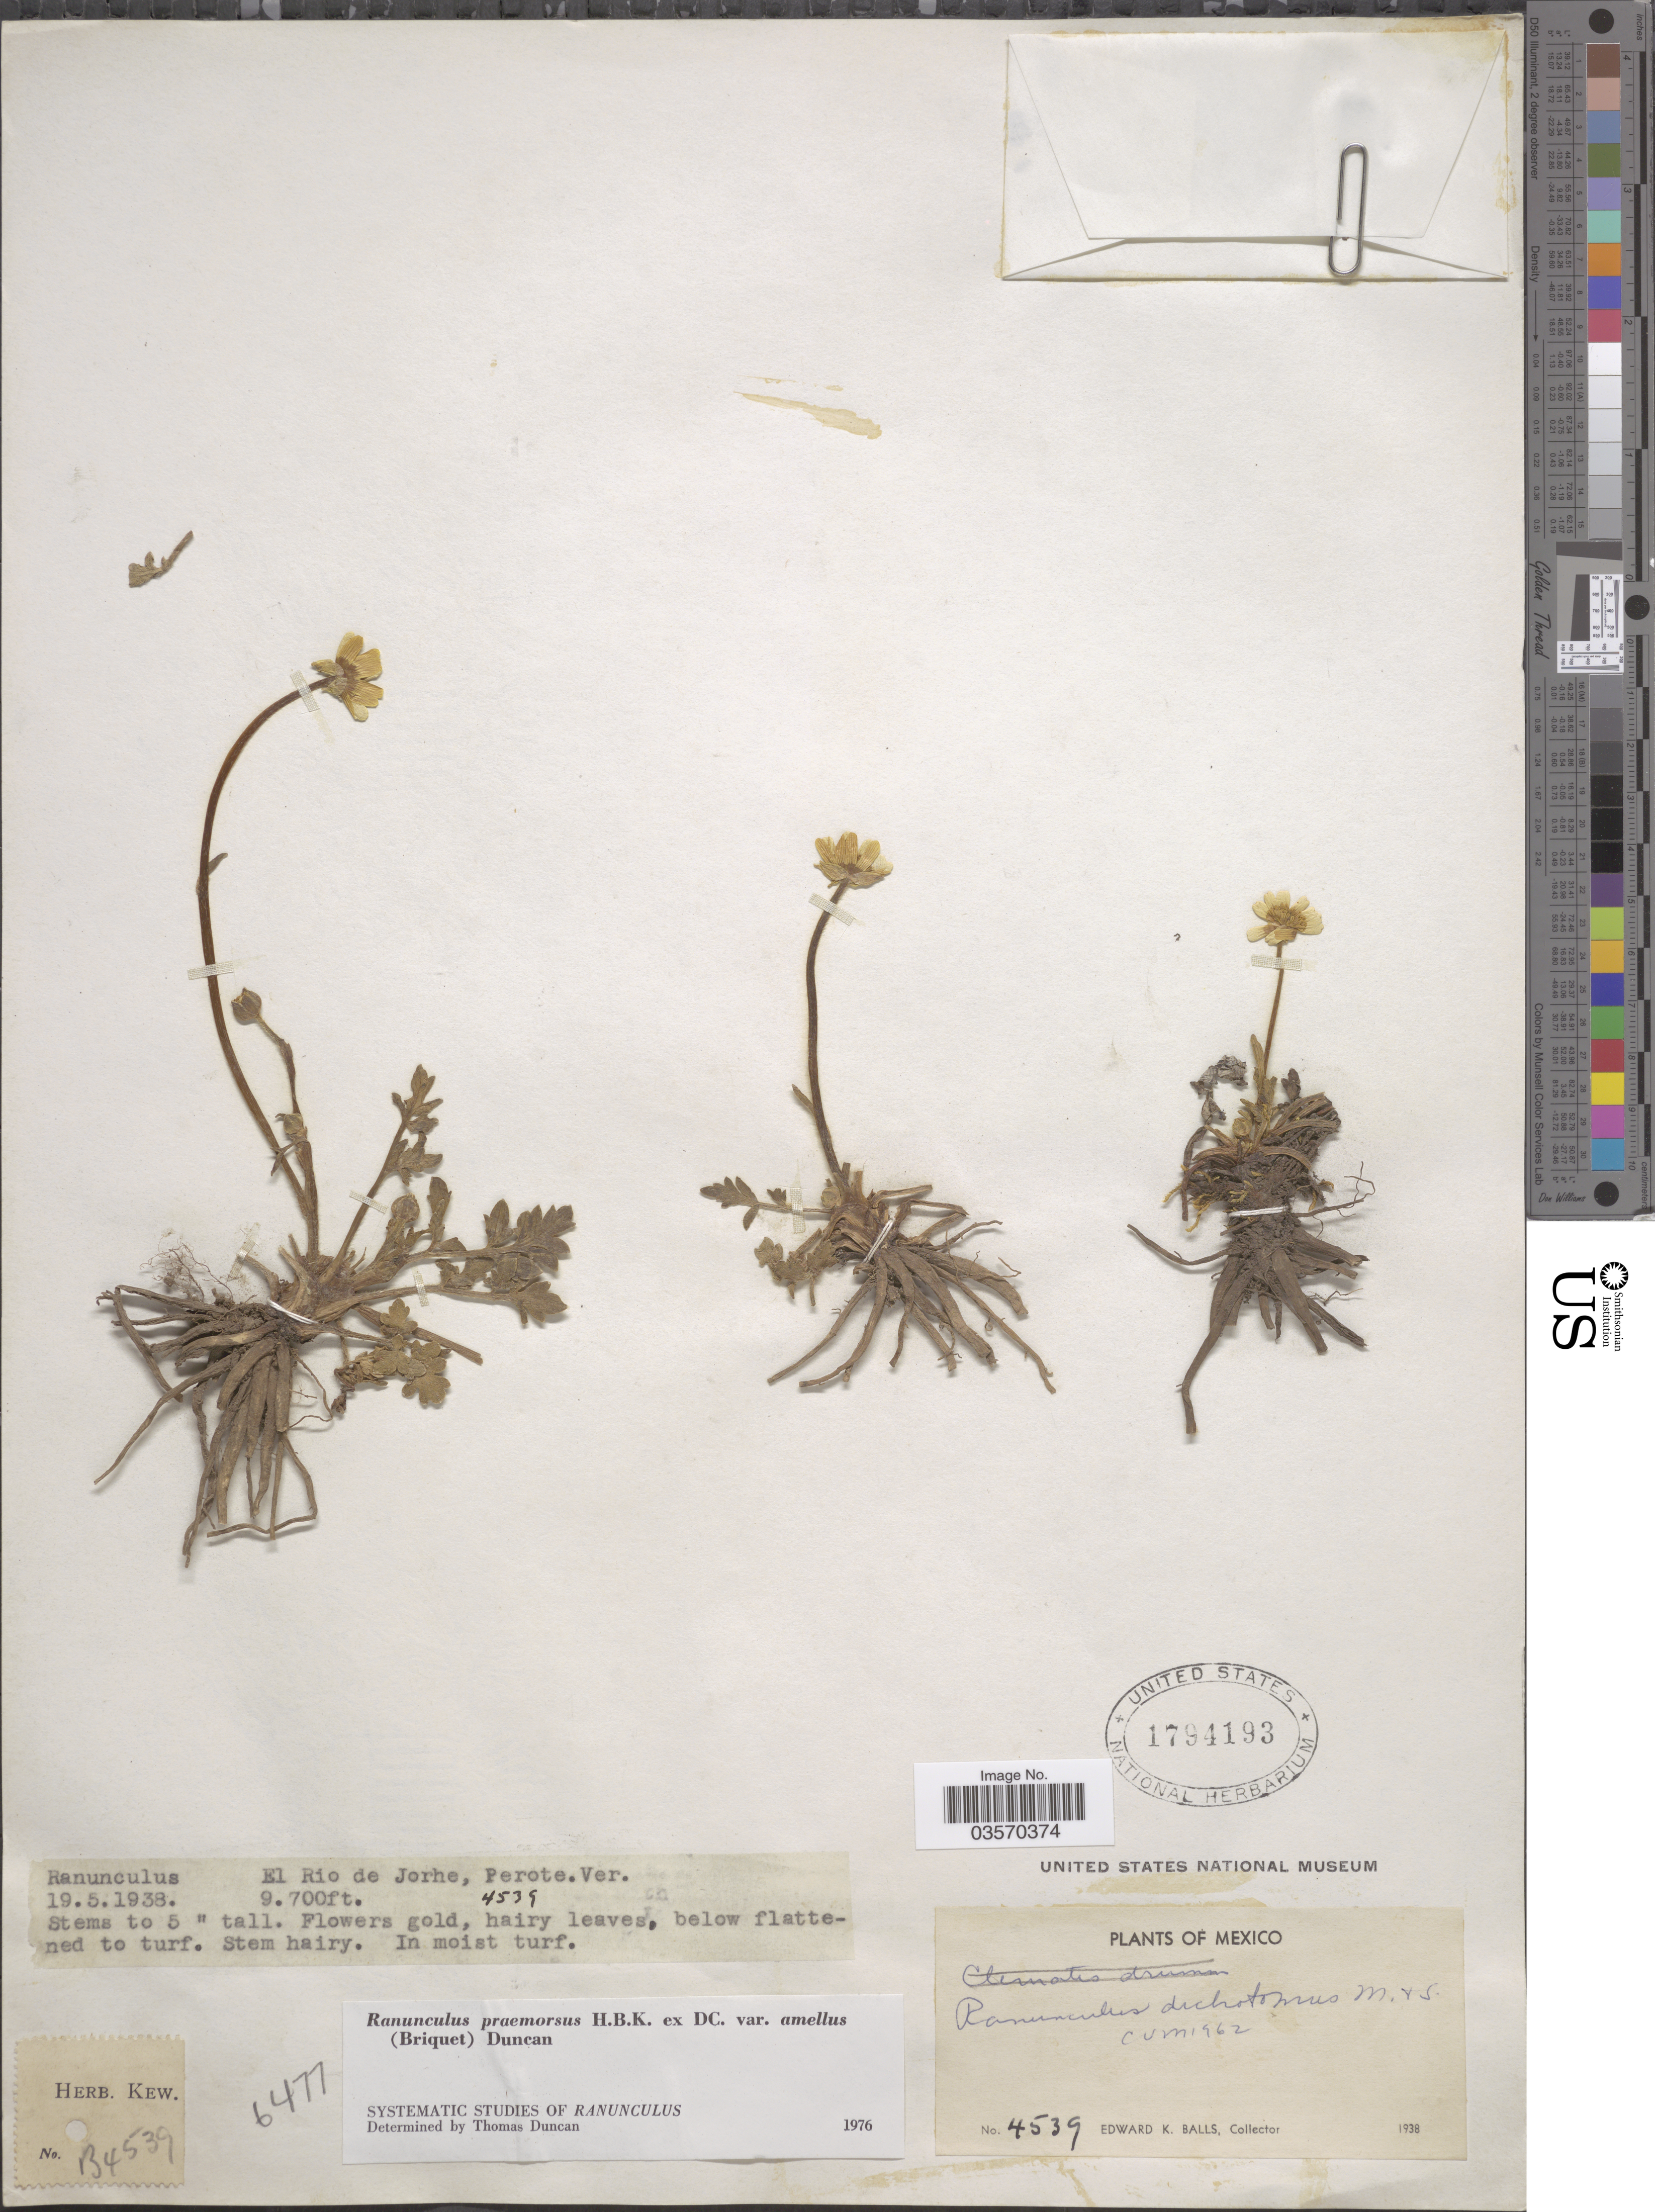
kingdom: Plantae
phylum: Tracheophyta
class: Magnoliopsida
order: Ranunculales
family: Ranunculaceae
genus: Ranunculus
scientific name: Ranunculus praemorsus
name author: Kunth ex DC.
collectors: E. K. Balls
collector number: B4539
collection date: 1938-05-19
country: Mexico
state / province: Veracruz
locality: El Rio de Jorhe, Perote.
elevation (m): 2957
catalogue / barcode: US 1794193